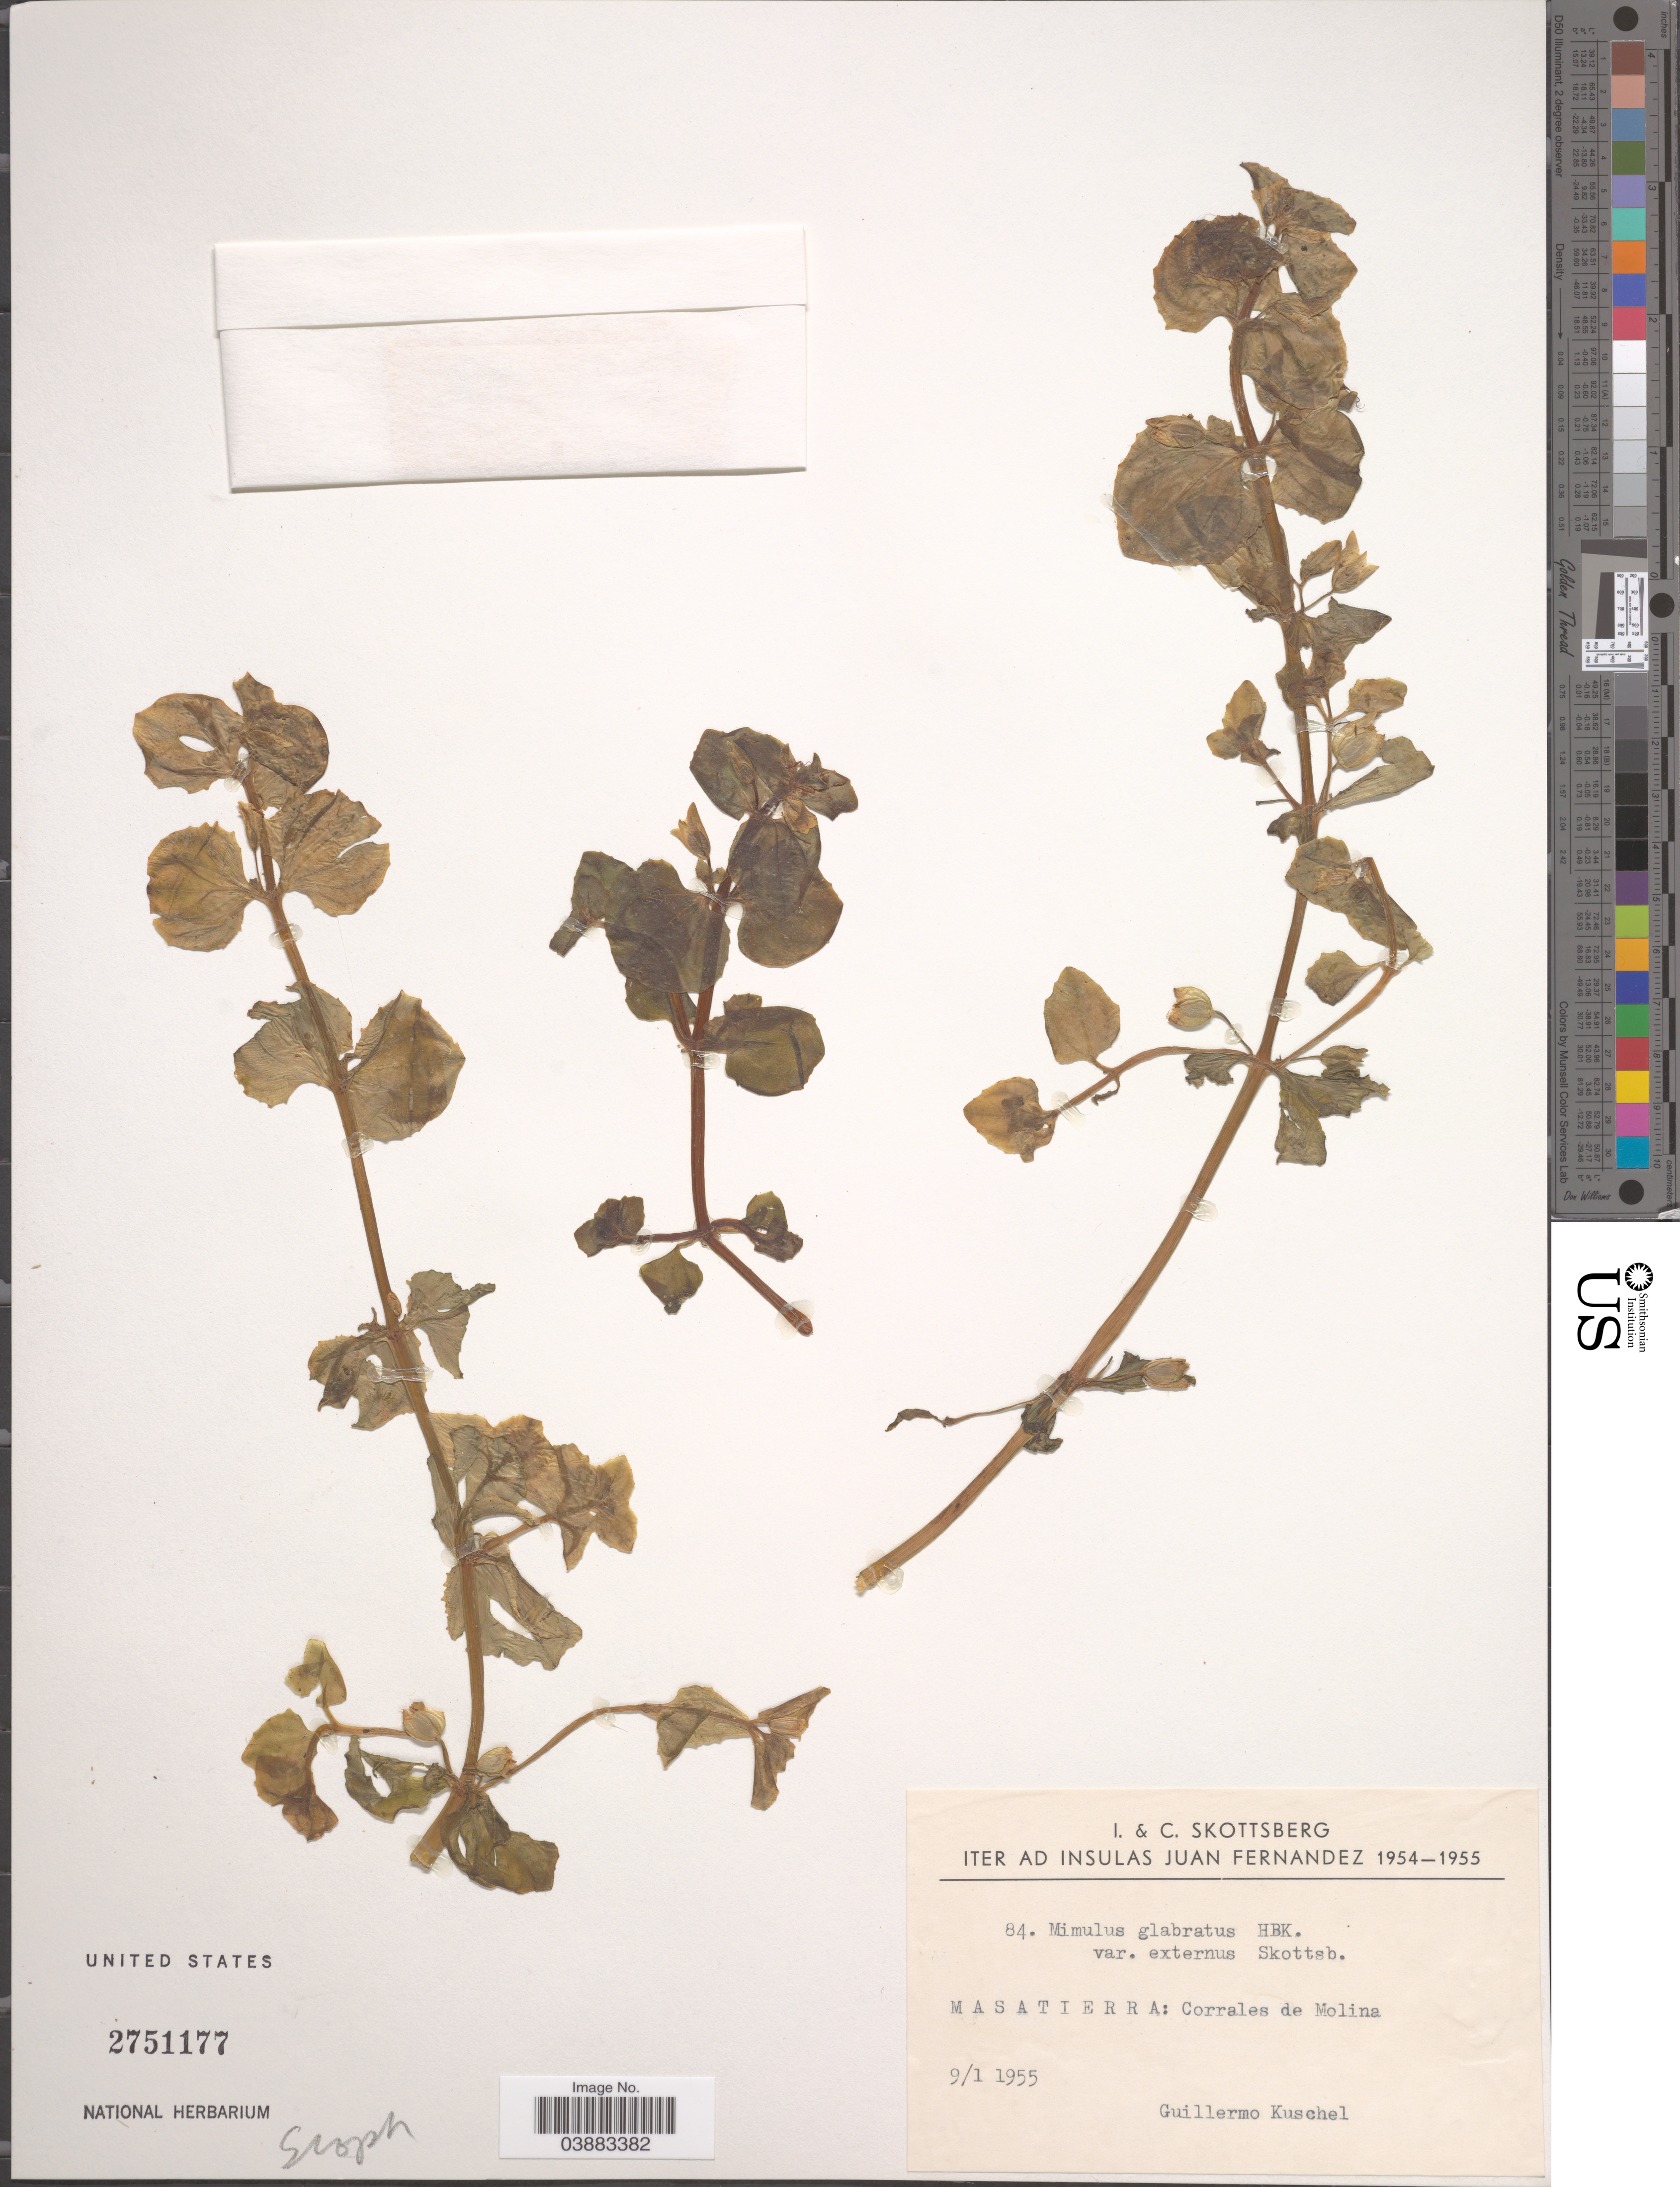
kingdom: Plantae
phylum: Tracheophyta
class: Magnoliopsida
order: Lamiales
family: Phrymaceae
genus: Mimulus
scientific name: Mimulus glabratus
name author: Kunth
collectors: G. Kuschel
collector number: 84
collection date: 1955-01-09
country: Chile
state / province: Valparaíso (V)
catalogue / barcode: US 2751177